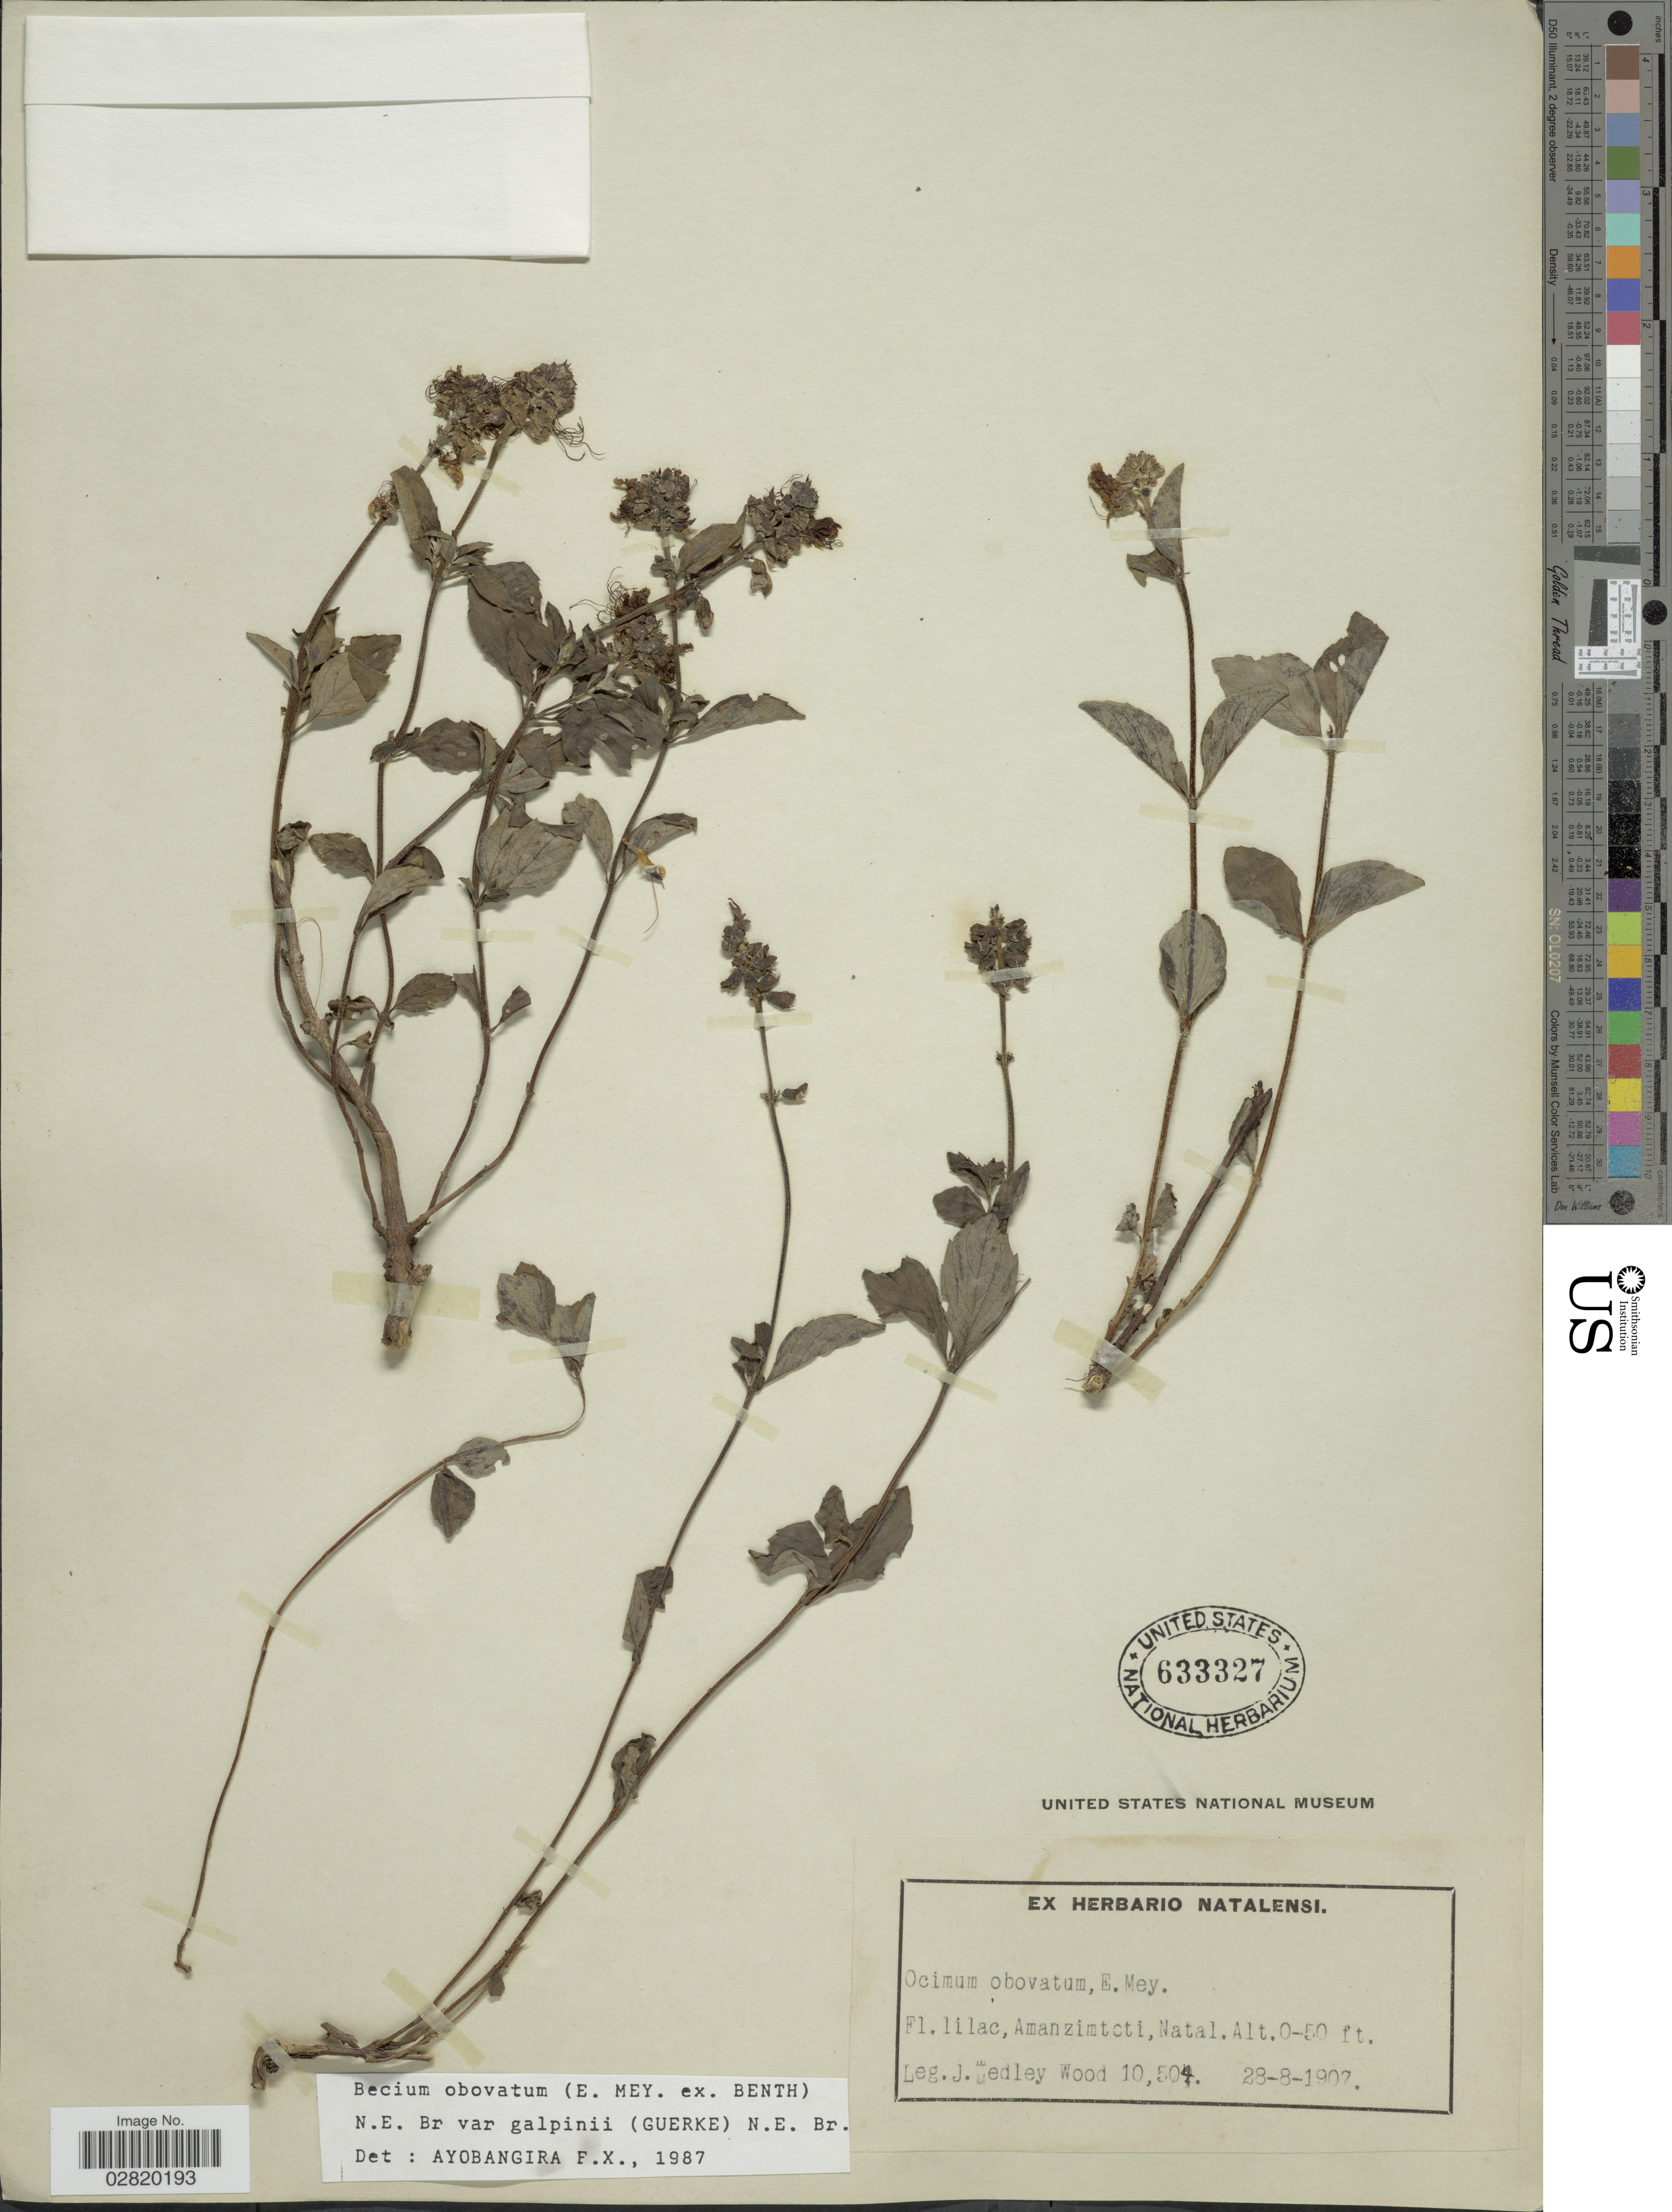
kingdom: Plantae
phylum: Tracheophyta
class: Magnoliopsida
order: Lamiales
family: Lamiaceae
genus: Becium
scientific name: Becium obovatum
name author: (E. Mey. ex Benth.) N.E. Br.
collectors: J. M. Wood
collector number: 10504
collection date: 1907-08-28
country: South Africa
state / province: KwaZulu-Natal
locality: Amanzimteti, Natal.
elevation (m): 0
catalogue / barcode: US 633327